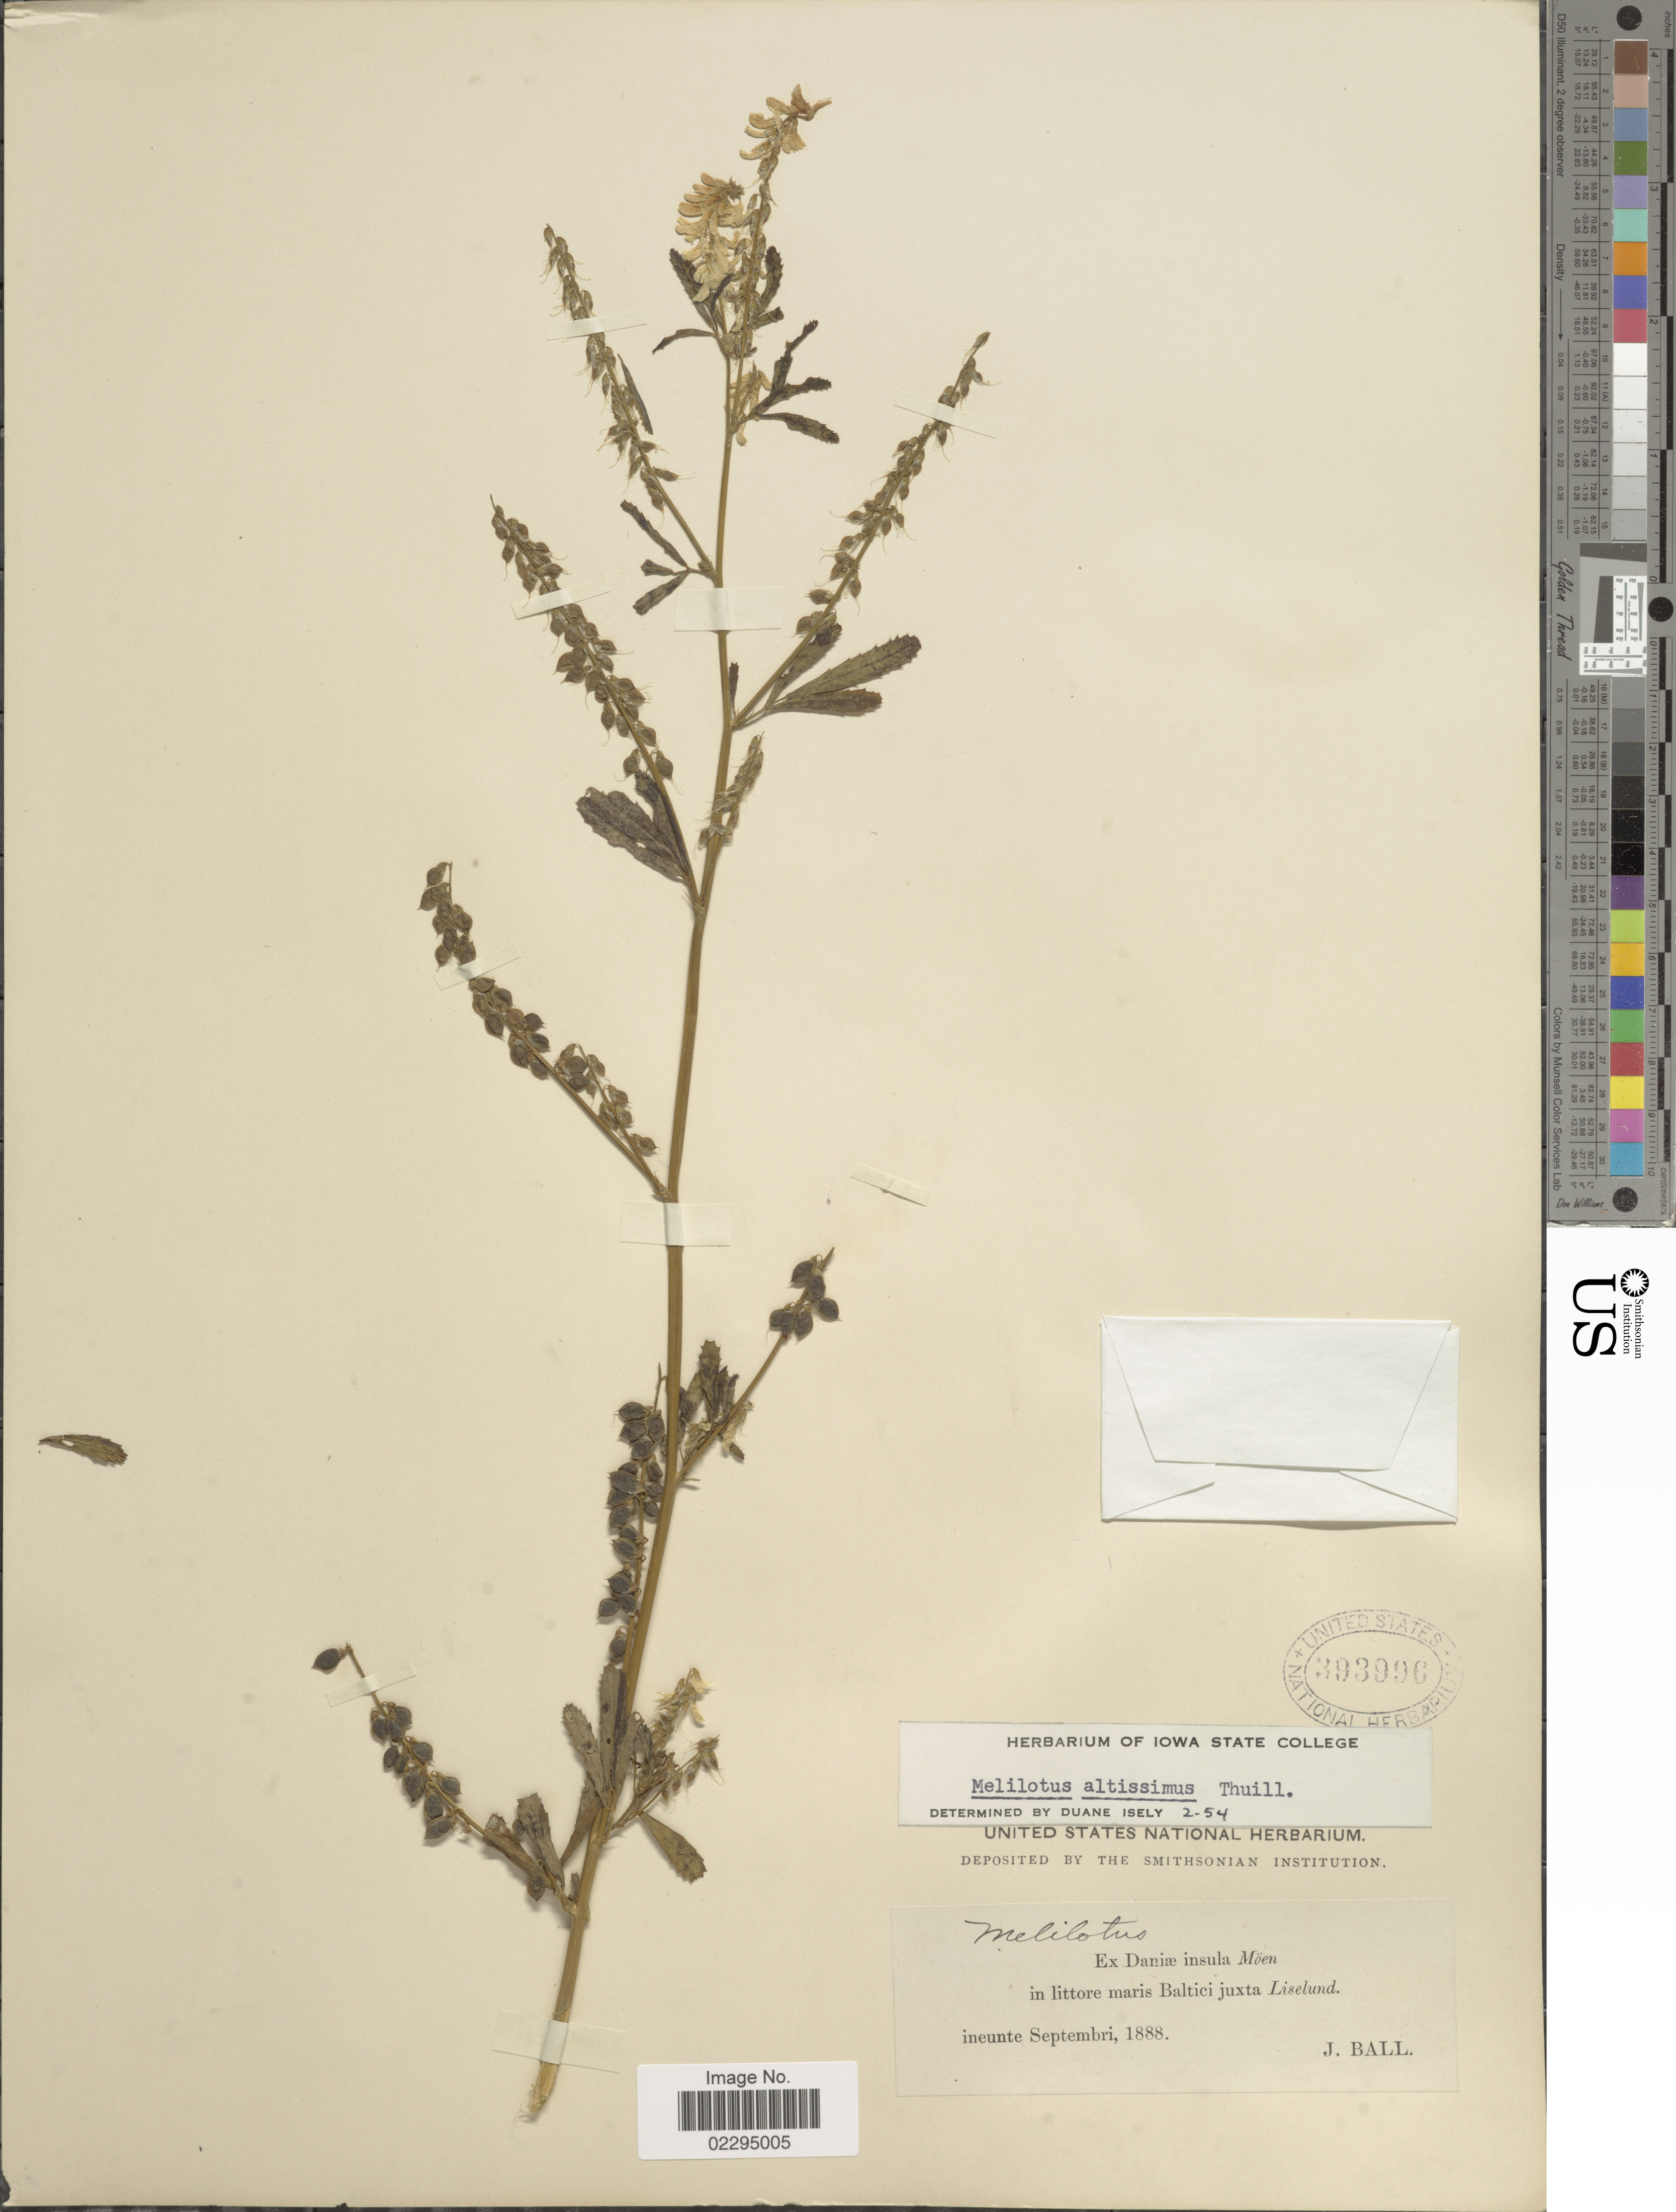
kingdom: Plantae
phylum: Tracheophyta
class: Magnoliopsida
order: Fabales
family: Fabaceae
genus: Melilotus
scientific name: Melilotus altissimus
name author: Thuill.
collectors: J. Ball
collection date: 1888-09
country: Denmark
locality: Daniæ insula Möen in littore maris Baltici juxta Liselund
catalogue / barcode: US 393996